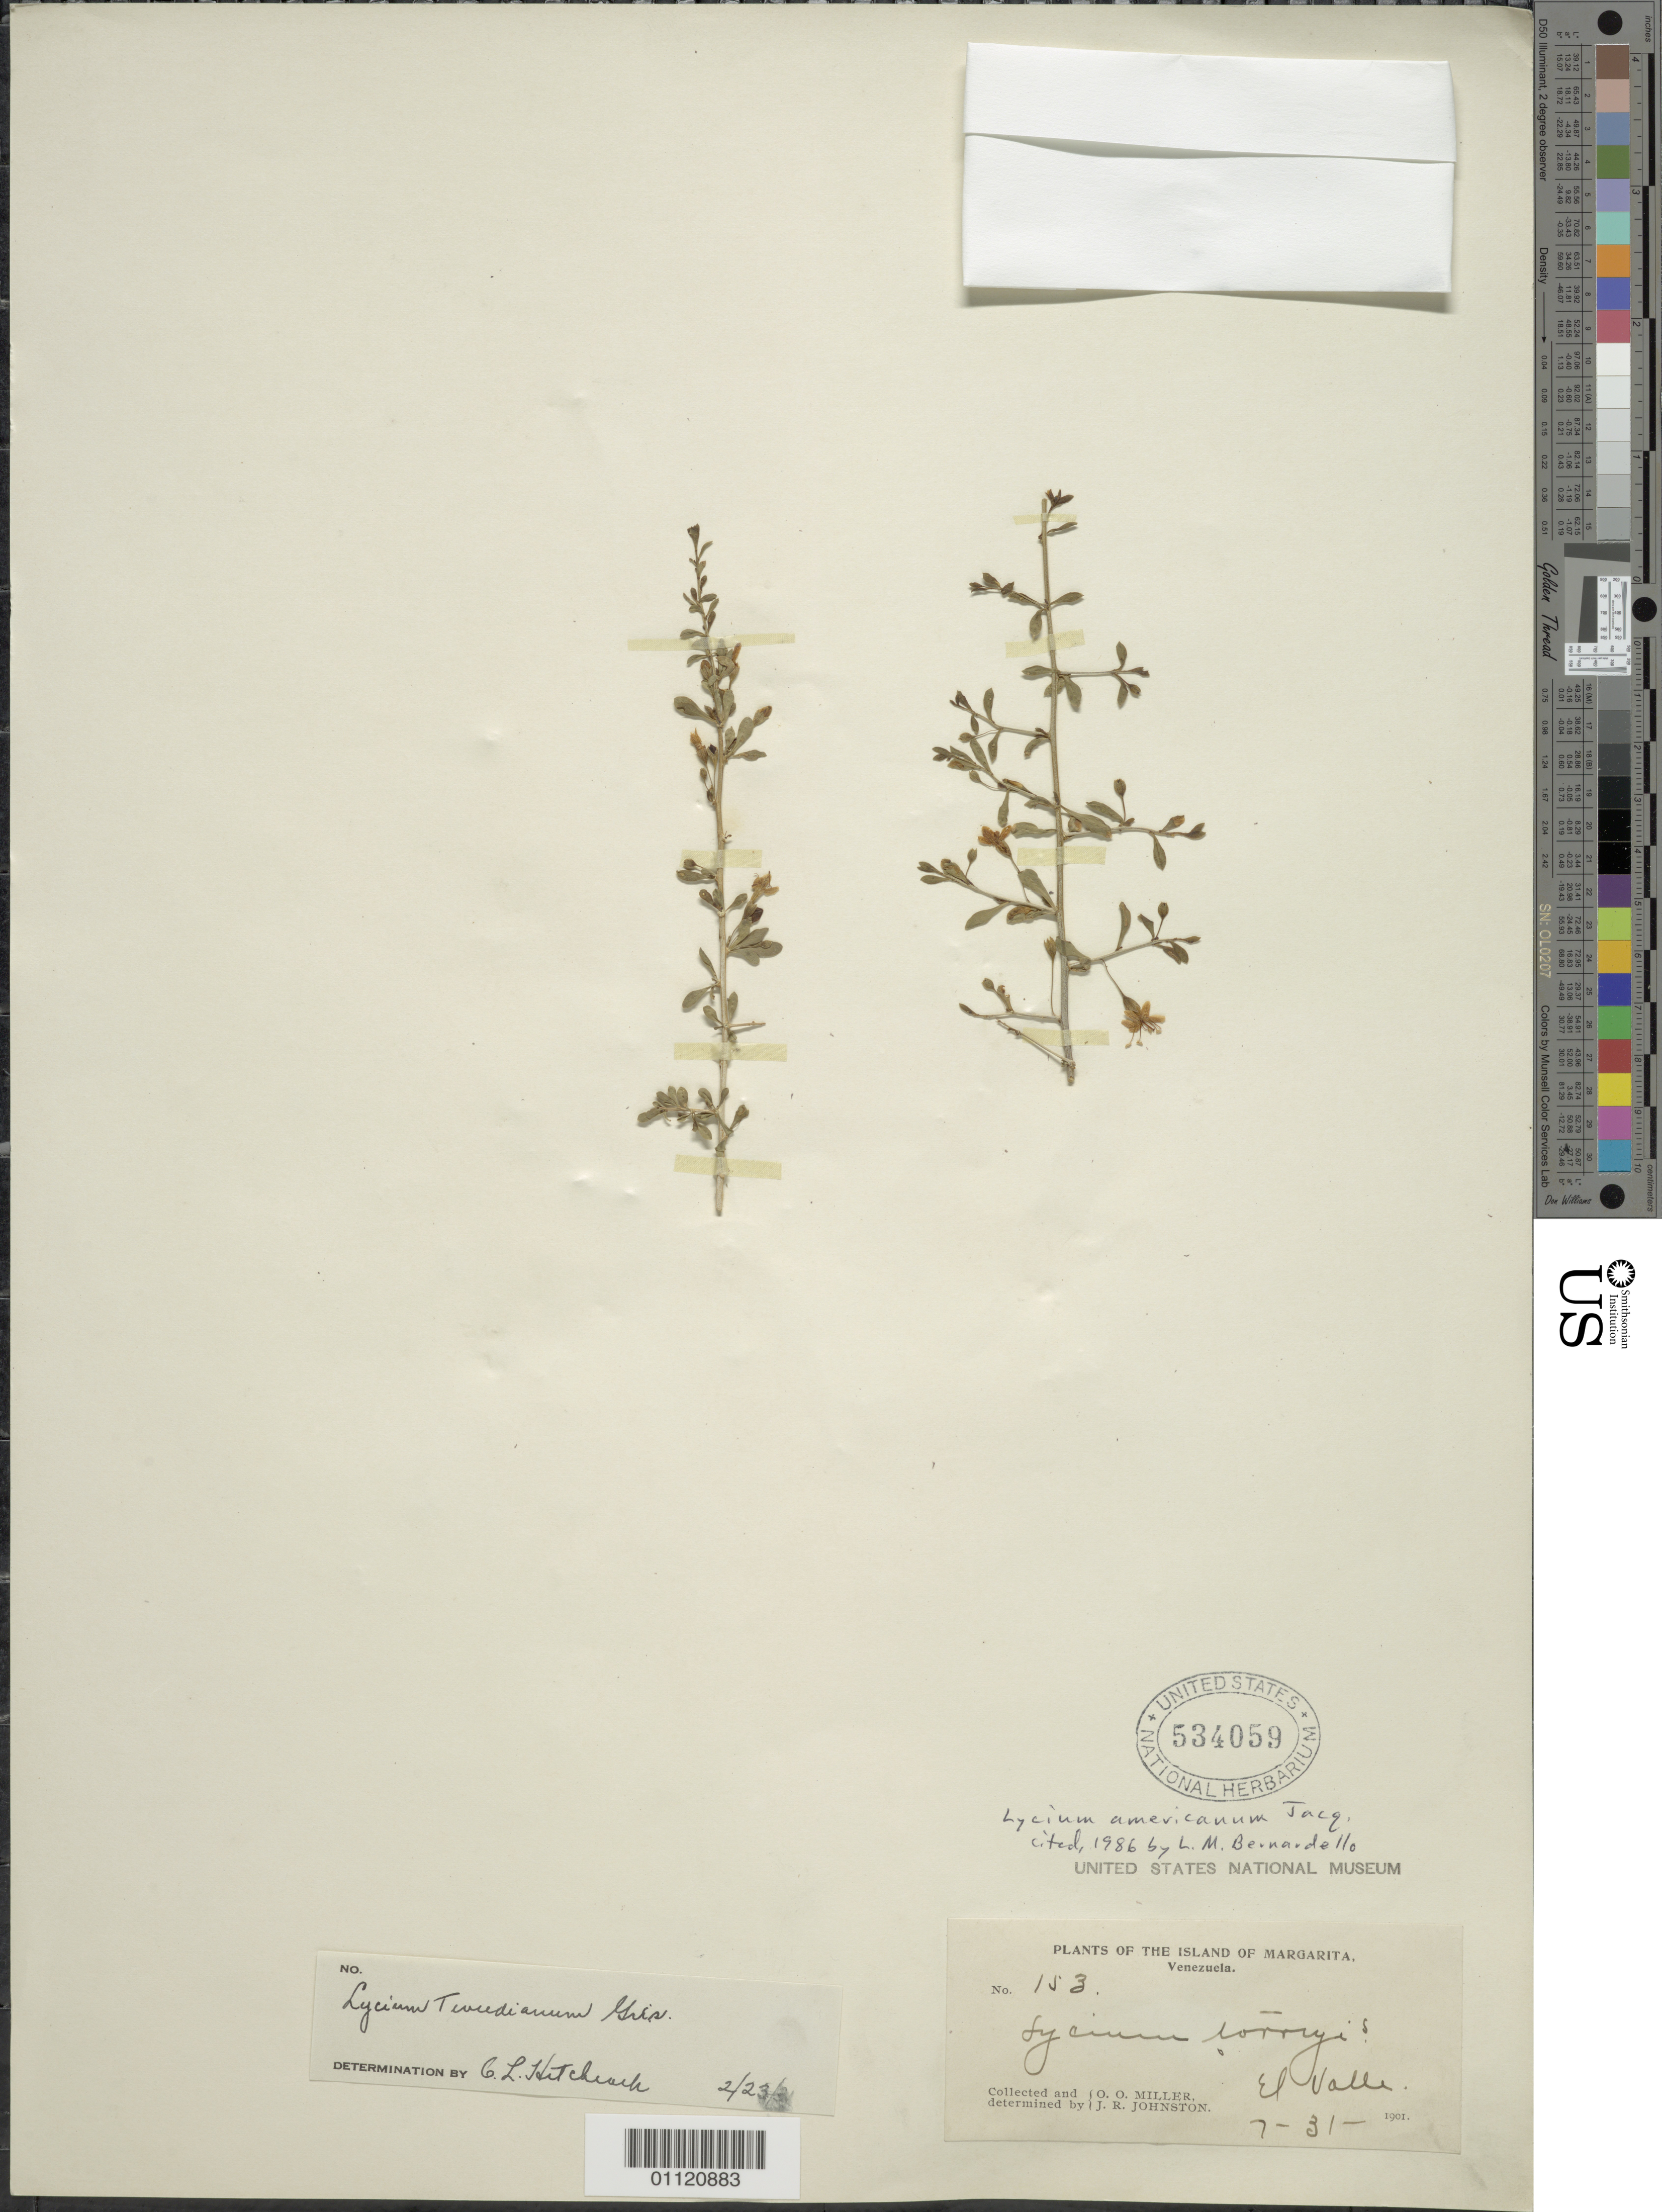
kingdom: Plantae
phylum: Tracheophyta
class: Magnoliopsida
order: Solanales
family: Solanaceae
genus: Lycium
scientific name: Lycium americanum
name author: Jacq.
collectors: O. O. Miller & J. Johnston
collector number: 153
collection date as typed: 31 Jul 1901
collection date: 1901-07-31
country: Venezuela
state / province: Nueva Esparta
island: Margarita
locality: El Valle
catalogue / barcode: US 534059